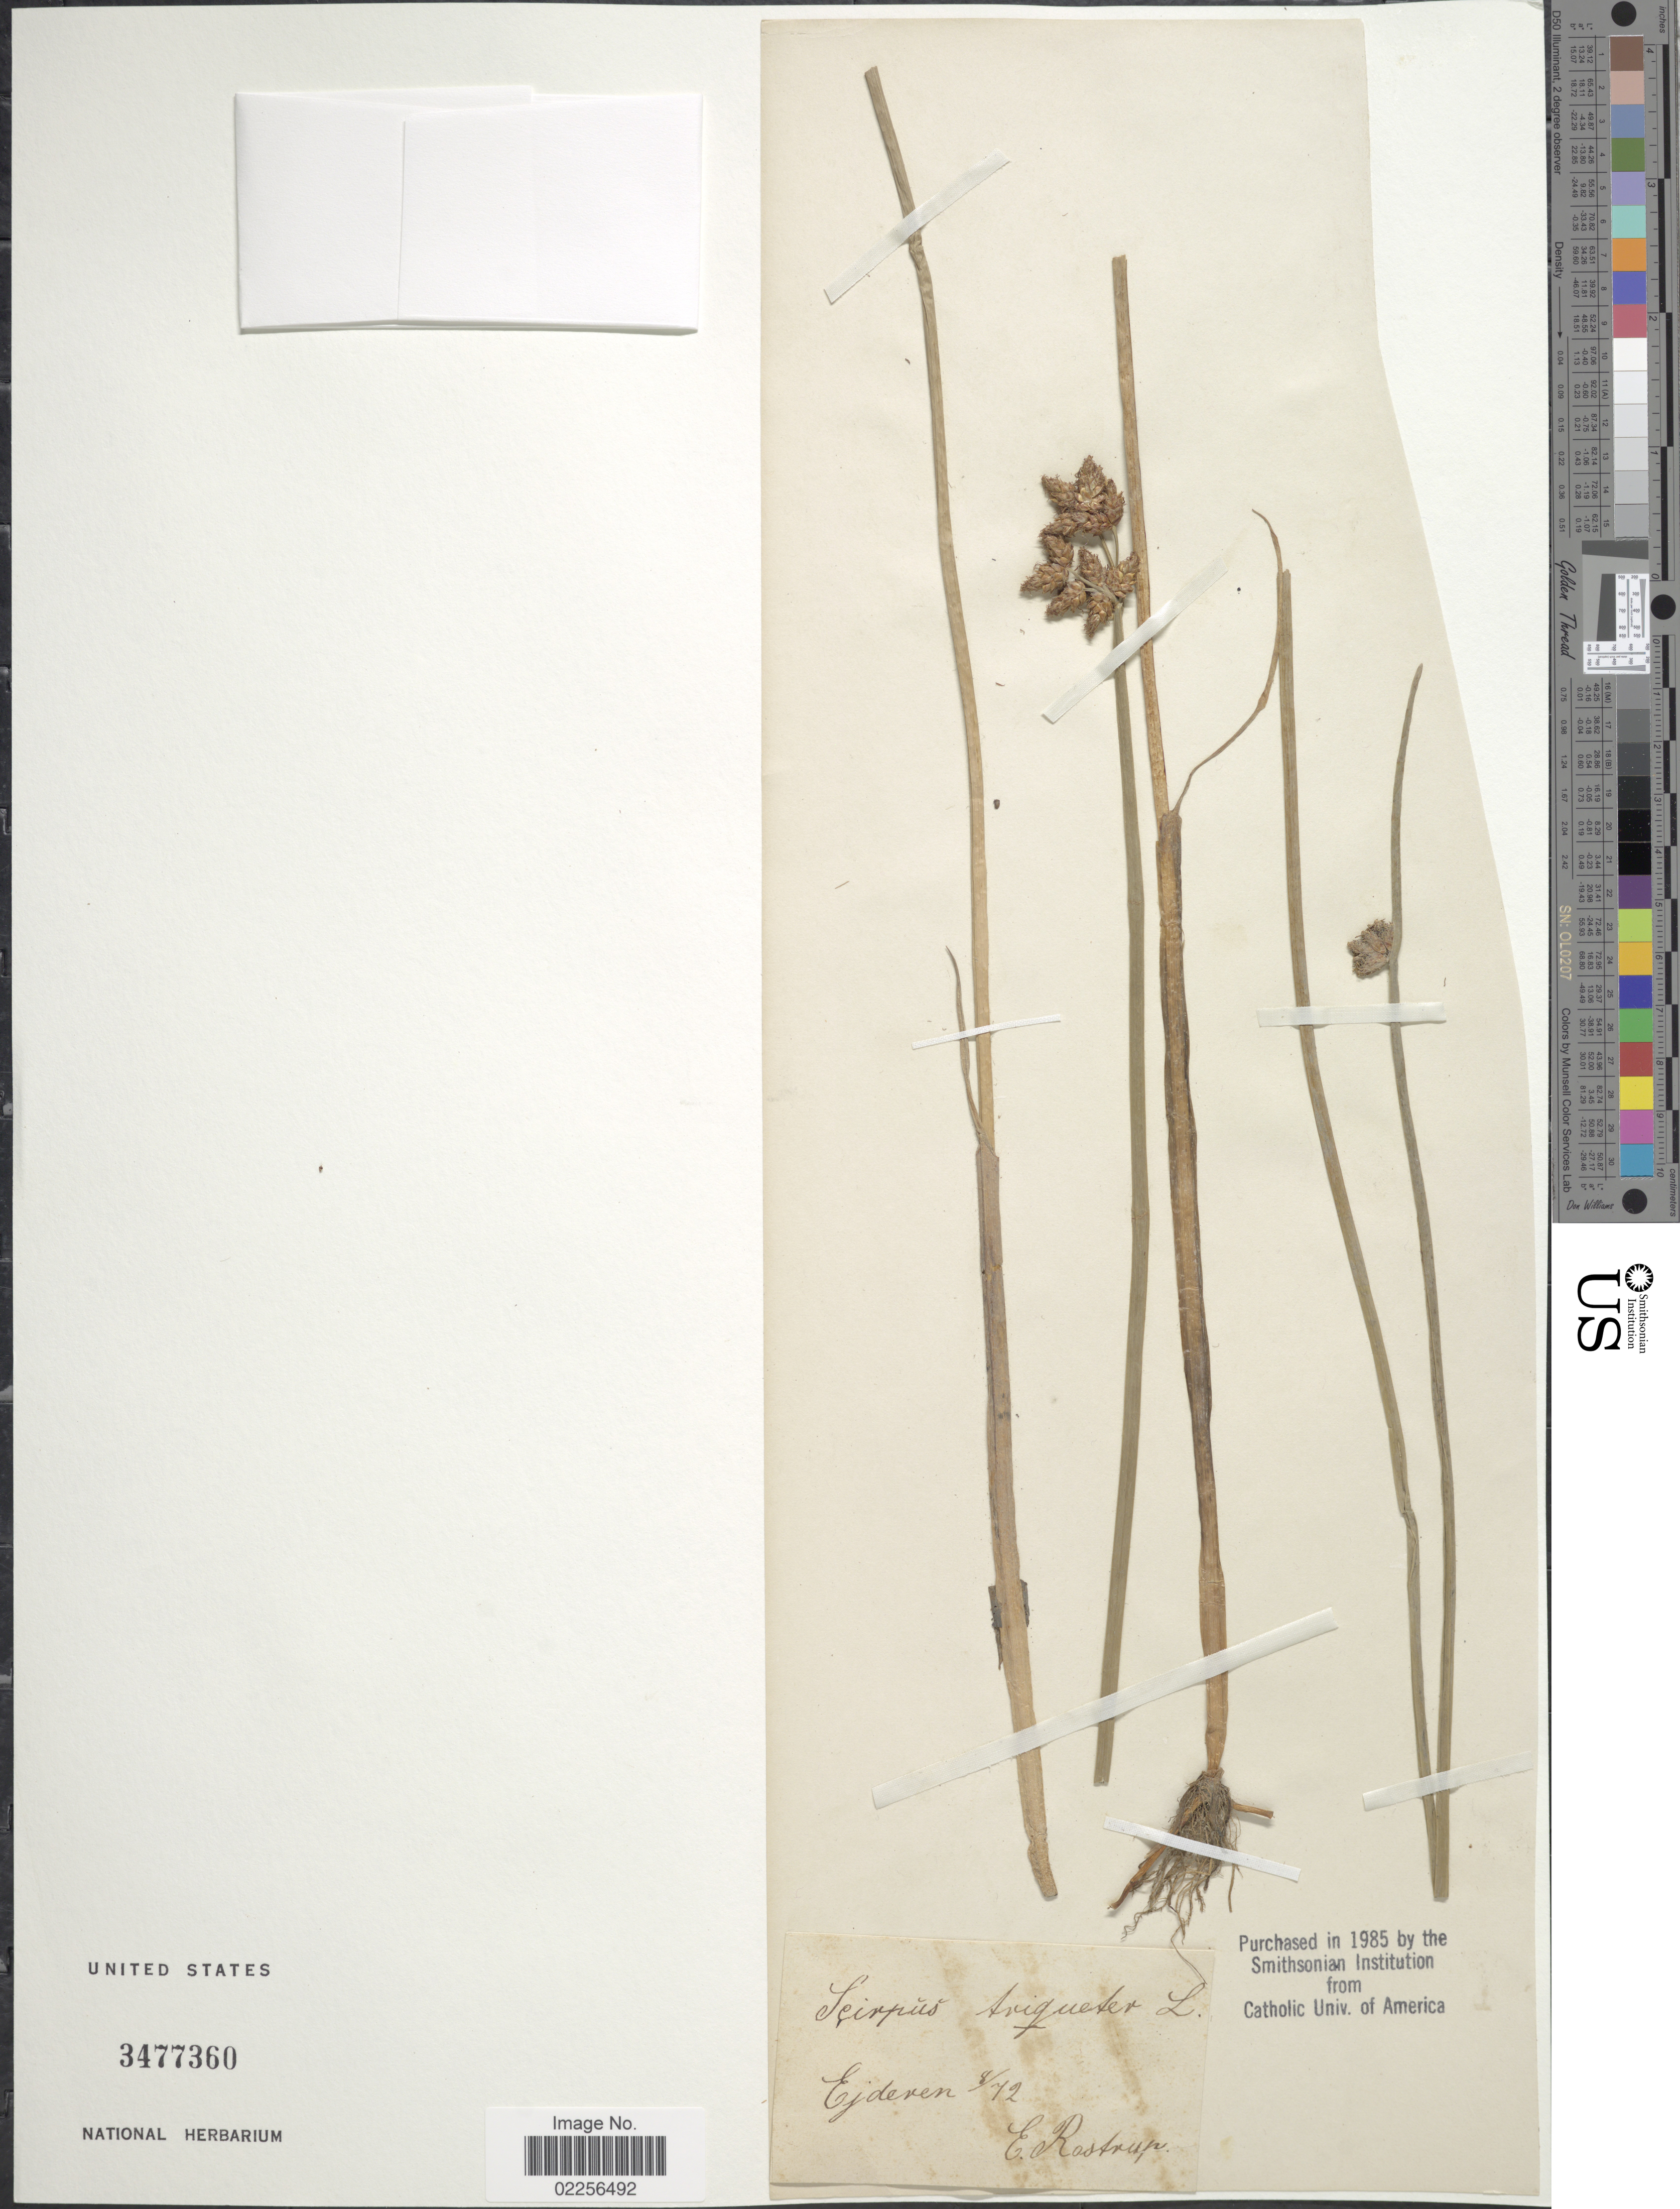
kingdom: Plantae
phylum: Tracheophyta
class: Liliopsida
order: Poales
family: Cyperaceae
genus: Schoenoplectus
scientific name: Schoenoplectus triqueter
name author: (L.) Palla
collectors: E. Rostrup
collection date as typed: Transcribed d/m/y: /8/72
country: Germany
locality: Ejderen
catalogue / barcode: US 3477360